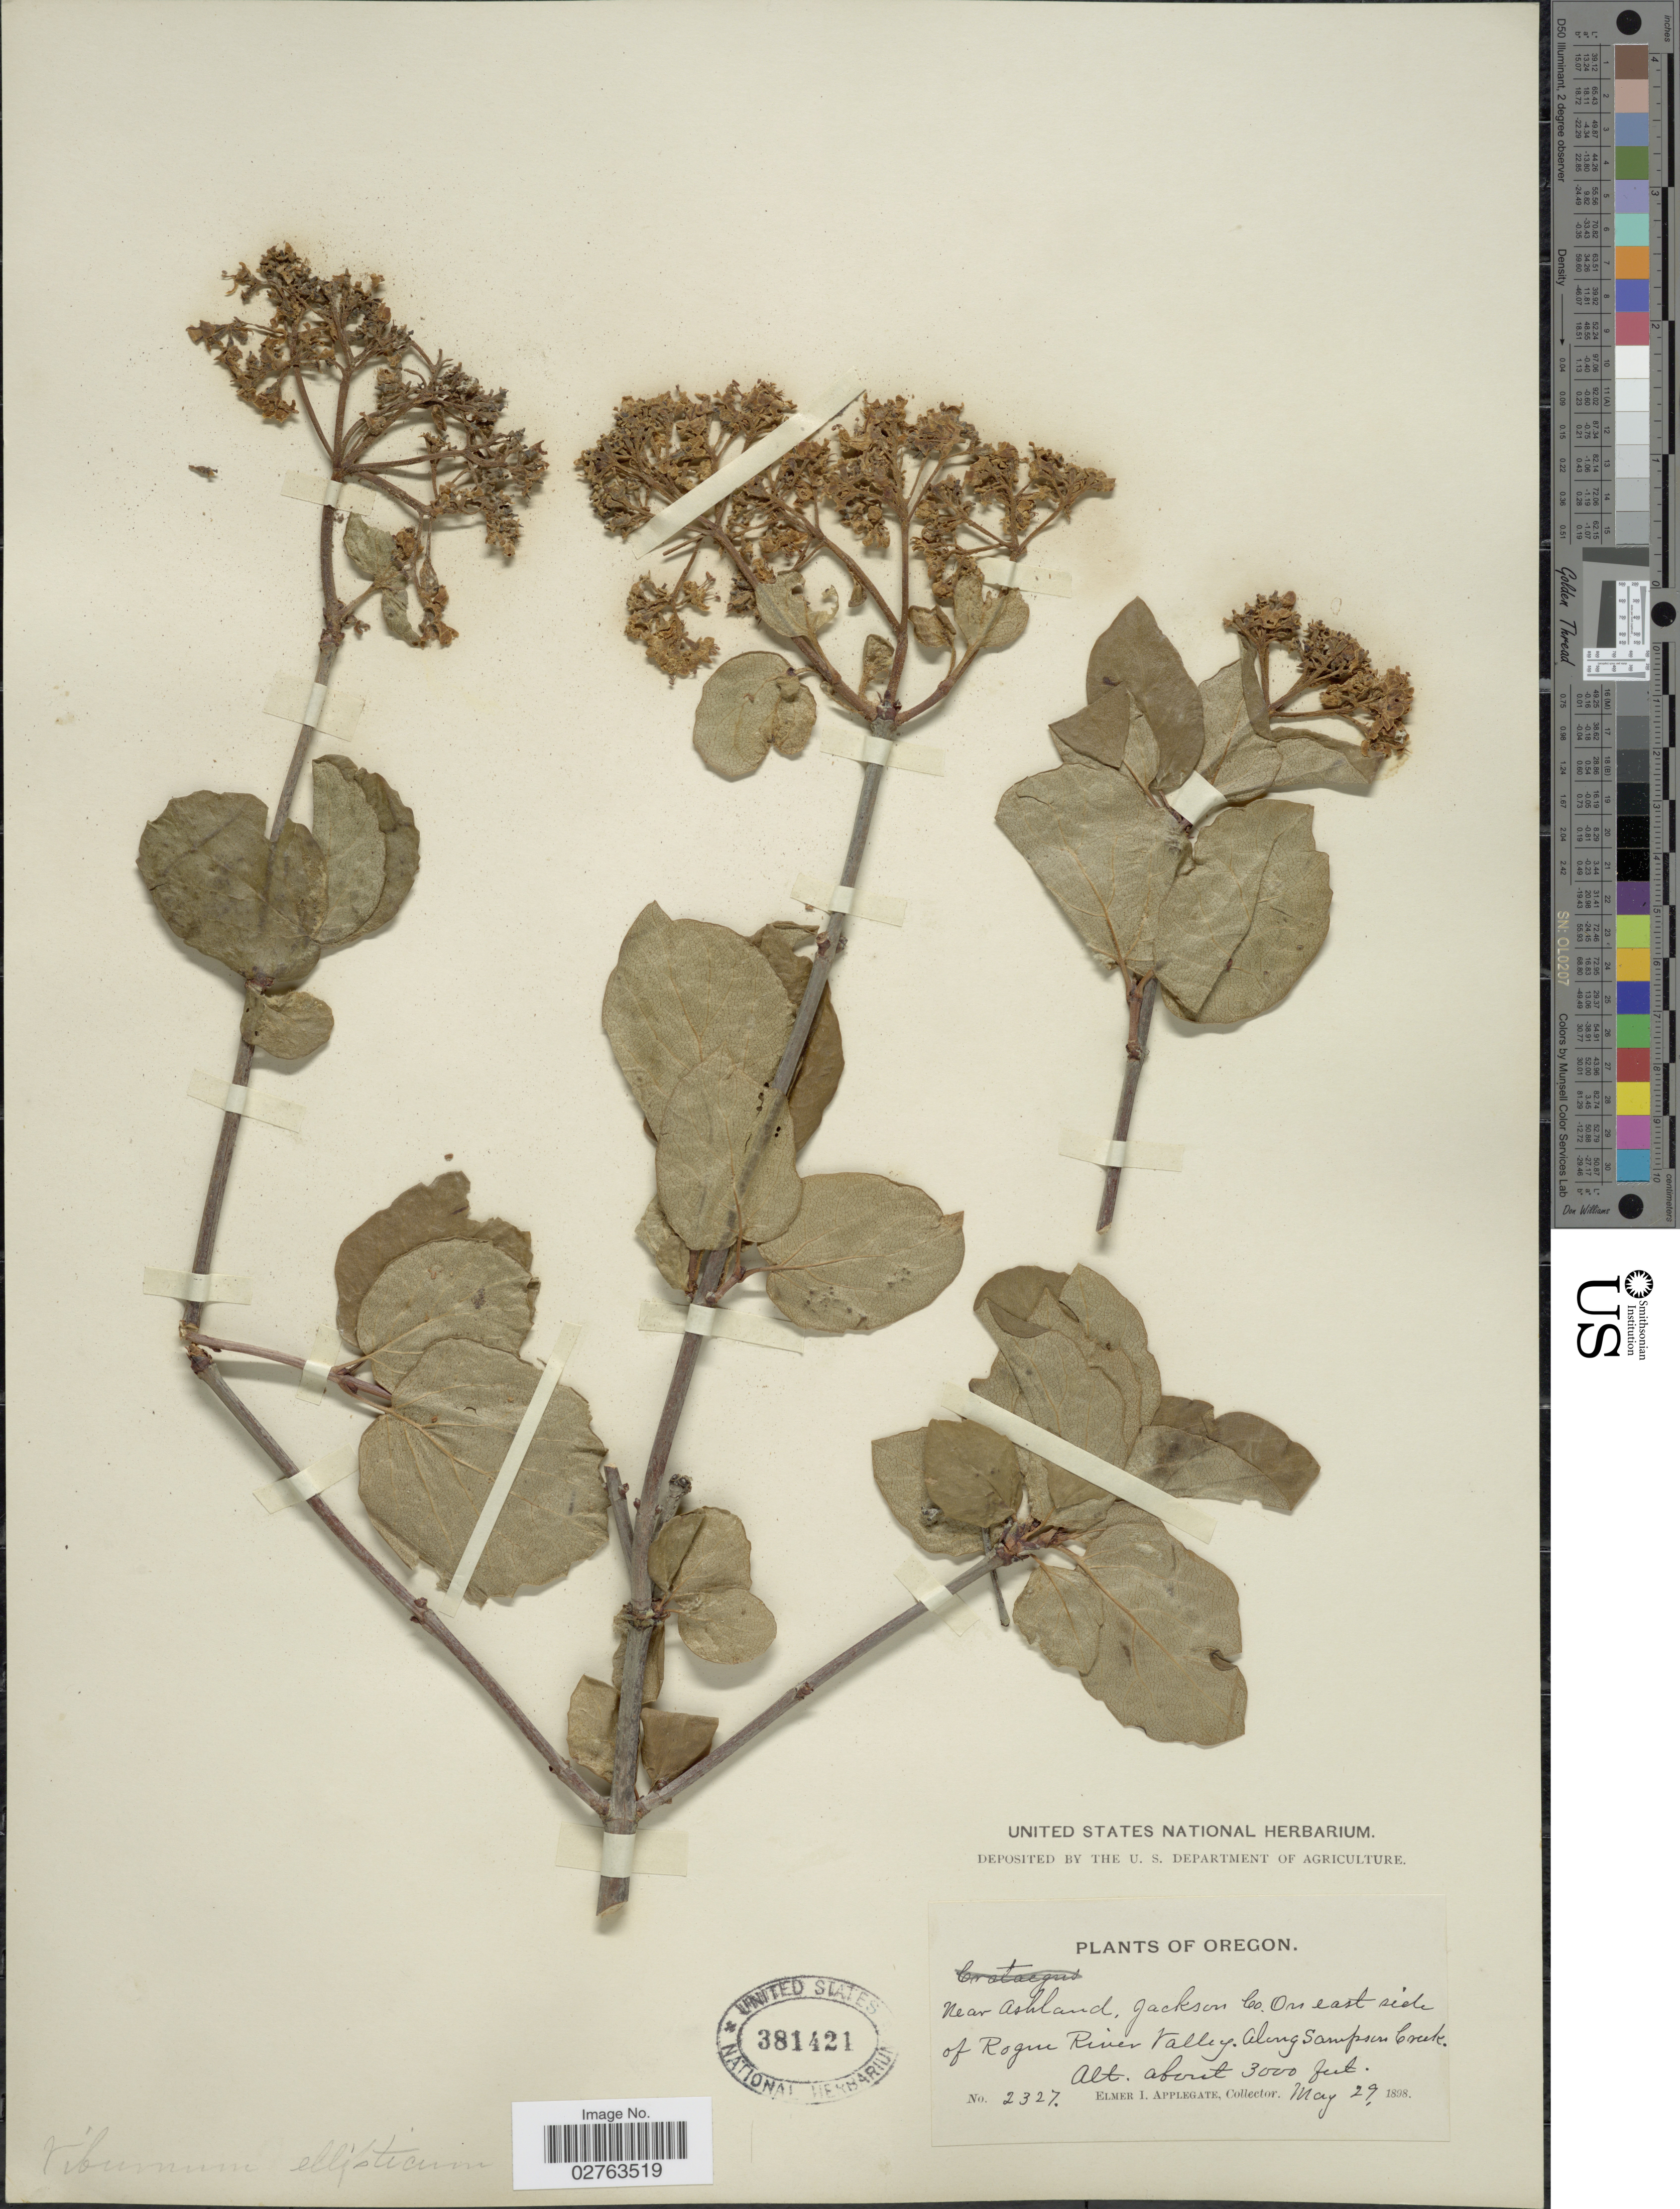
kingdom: Plantae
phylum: Tracheophyta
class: Magnoliopsida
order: Dipsacales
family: Viburnaceae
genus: Viburnum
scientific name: Viburnum ellipticum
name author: Hook.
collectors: E. I. Applegate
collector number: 2327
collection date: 1898-05-29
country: United States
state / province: Oregon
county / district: Jackson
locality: Near Ashland, Jackson Co. On east side of Rogue River Valley. Along Sampson Creek.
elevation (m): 914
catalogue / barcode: US 381421